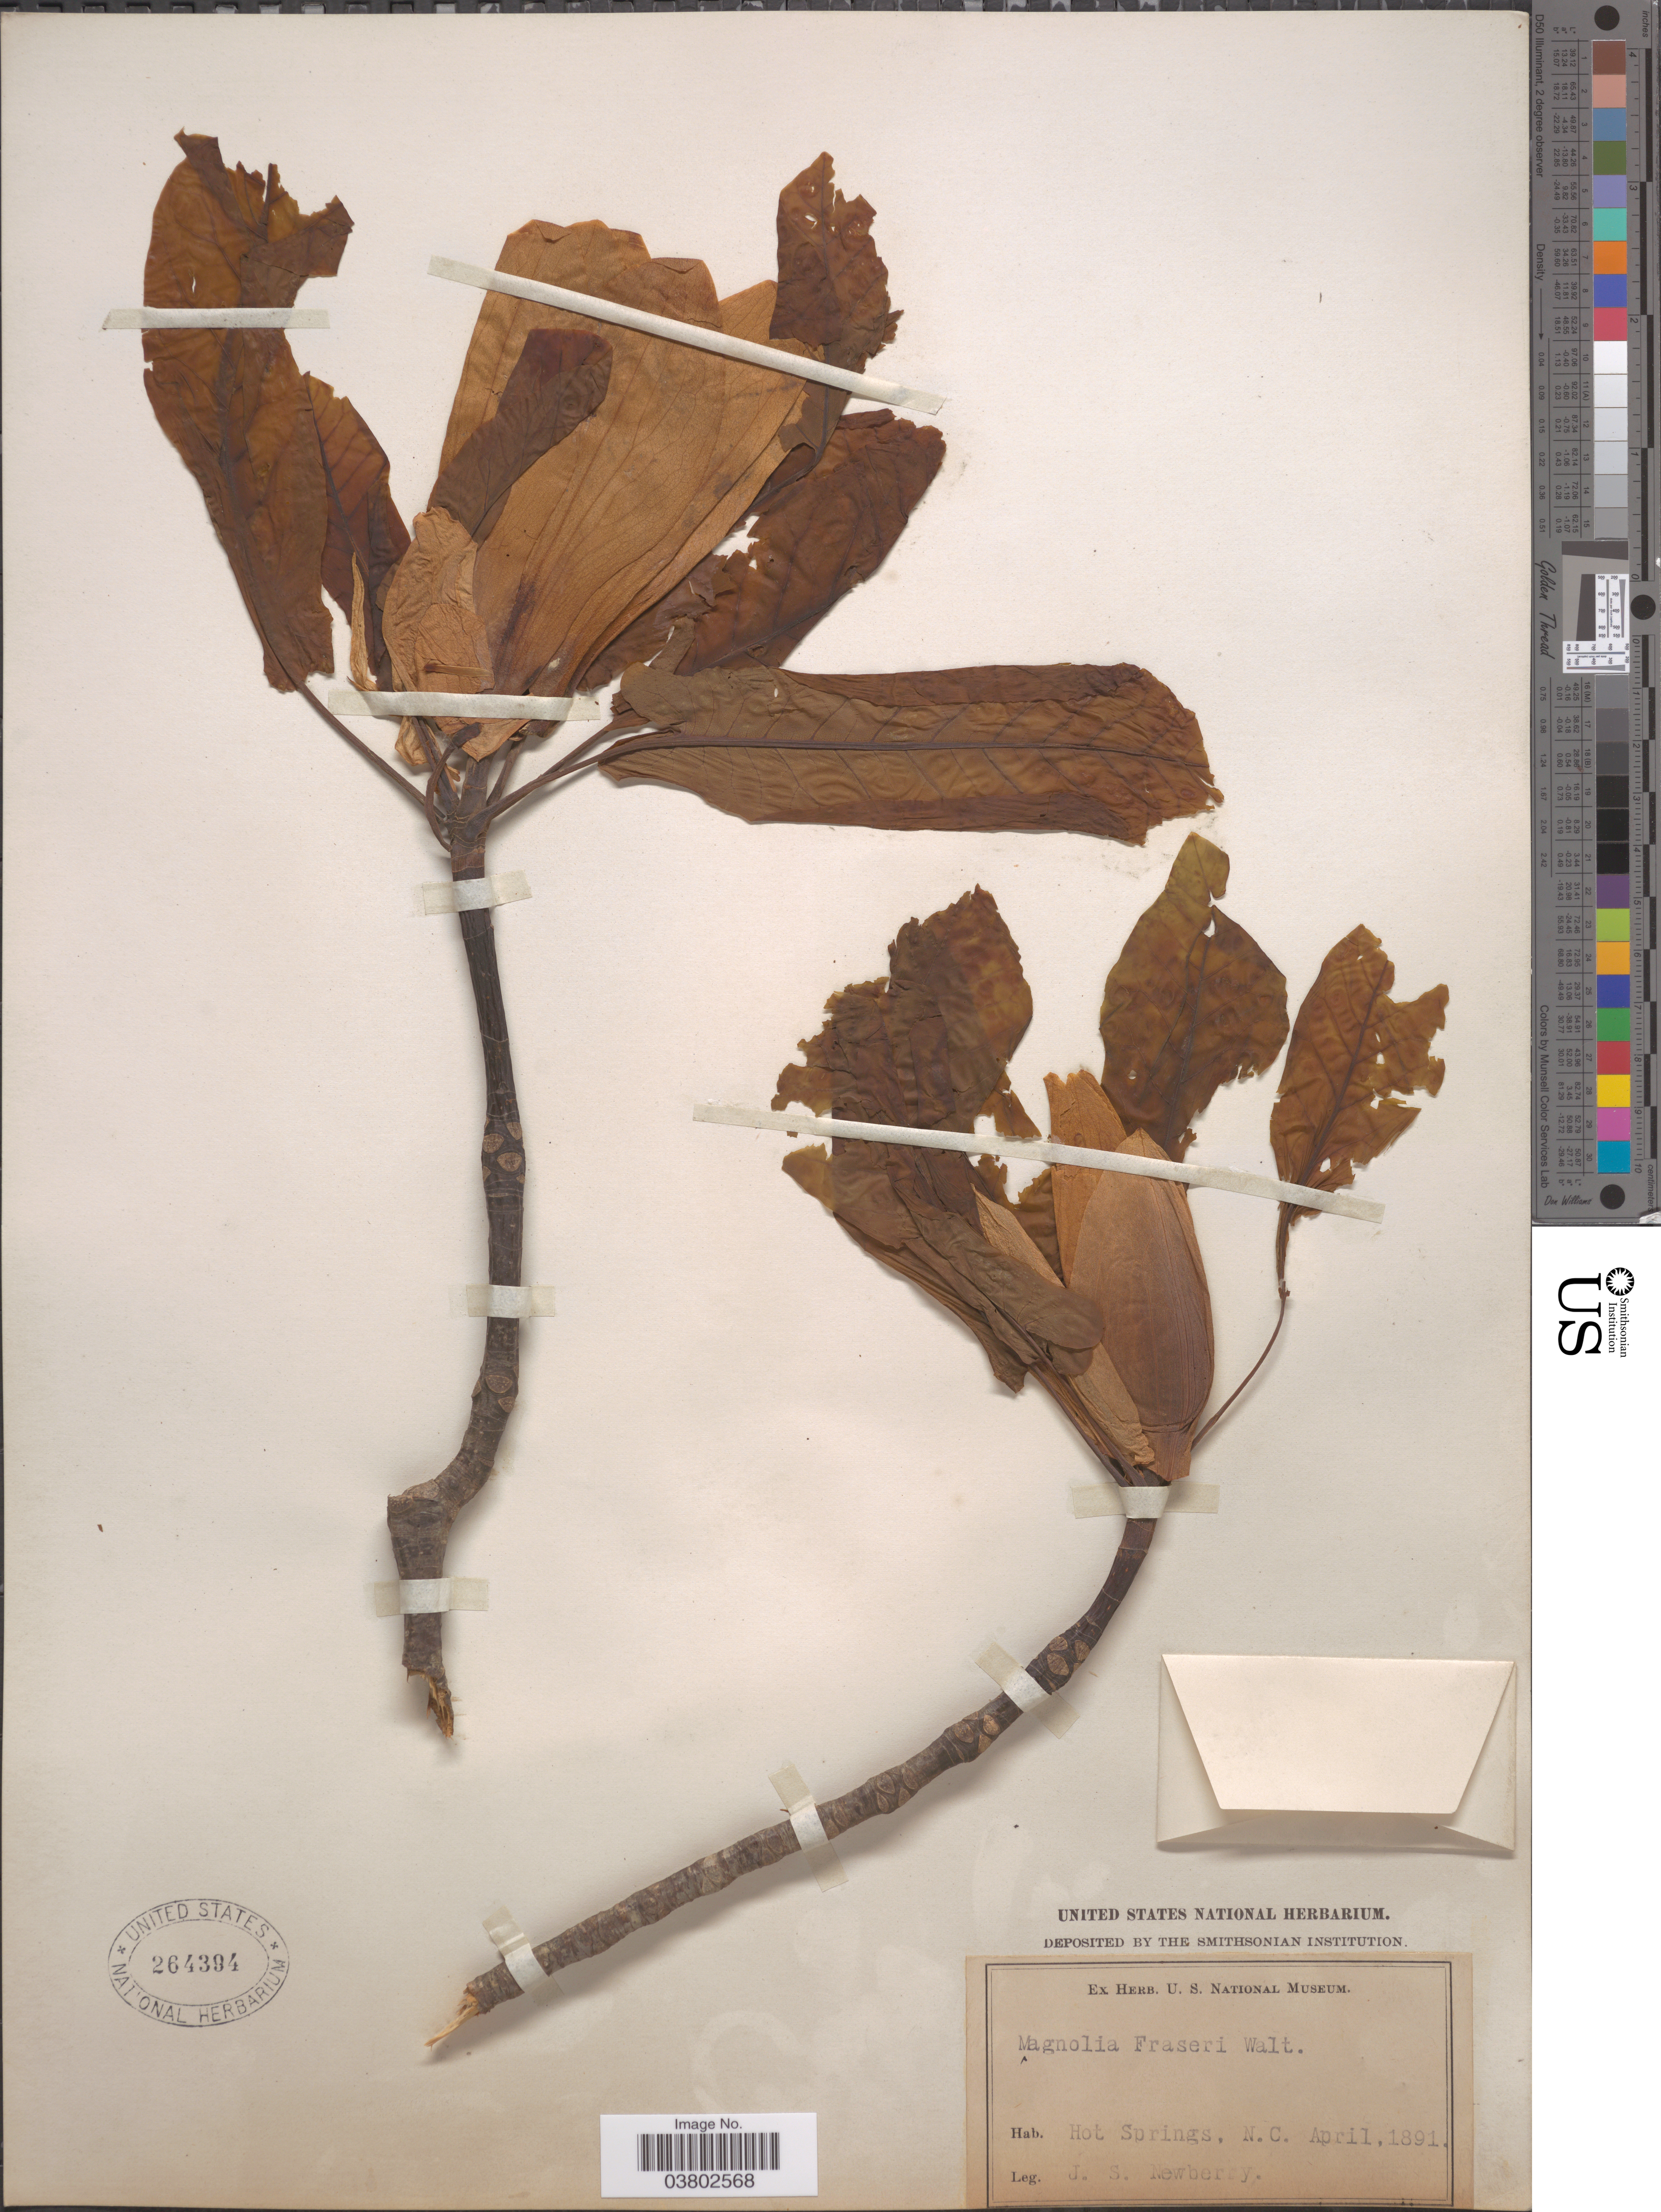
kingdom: Plantae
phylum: Tracheophyta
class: Magnoliopsida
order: Magnoliales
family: Magnoliaceae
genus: Magnolia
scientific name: Magnolia fraseri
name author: Walter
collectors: J. S. Newberry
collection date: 1891-04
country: United States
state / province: North Carolina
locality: Hot Springs.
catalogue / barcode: US 264394